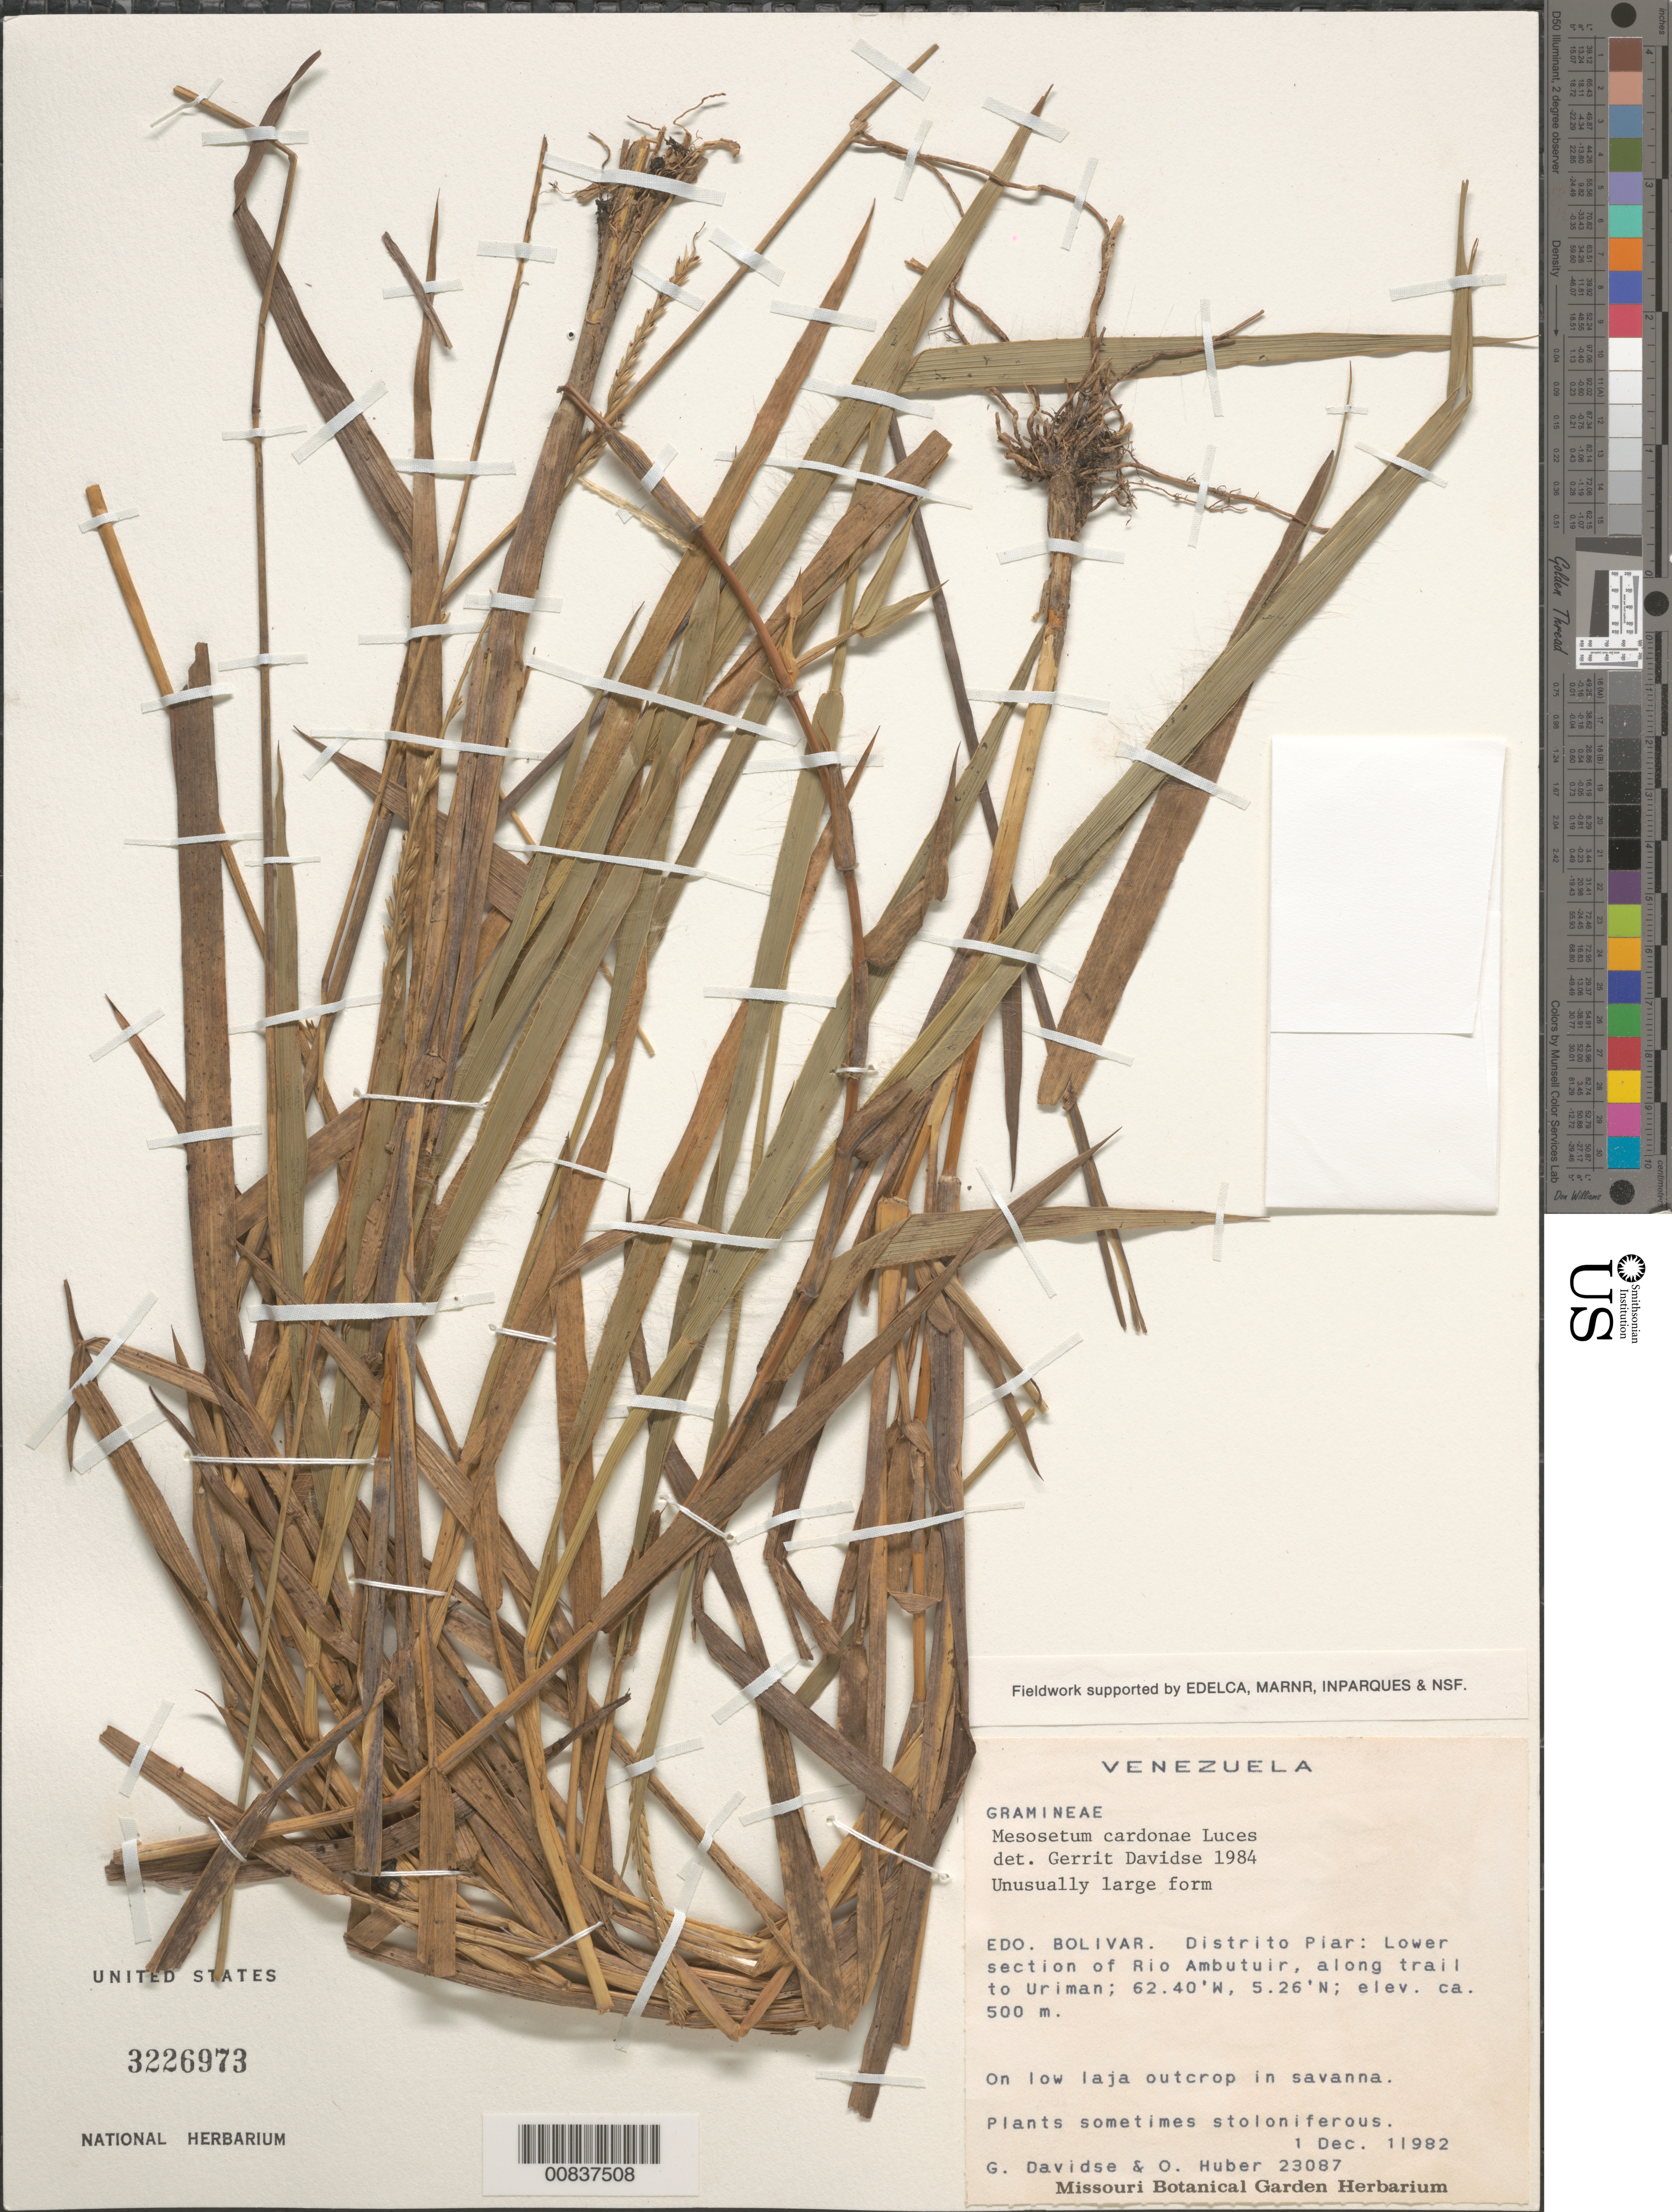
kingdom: Plantae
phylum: Tracheophyta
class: Liliopsida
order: Poales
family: Poaceae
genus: Mesosetum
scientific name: Mesosetum chaseae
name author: Luces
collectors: G. Davidse & O. Huber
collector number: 23087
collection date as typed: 1-Dec-82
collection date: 1982-12-01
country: Venezuela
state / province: Bolívar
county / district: Piar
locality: lower Río Ambutuir, along trail to Uriman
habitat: Low laja outcrop in savanna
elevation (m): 500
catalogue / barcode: US 3226973